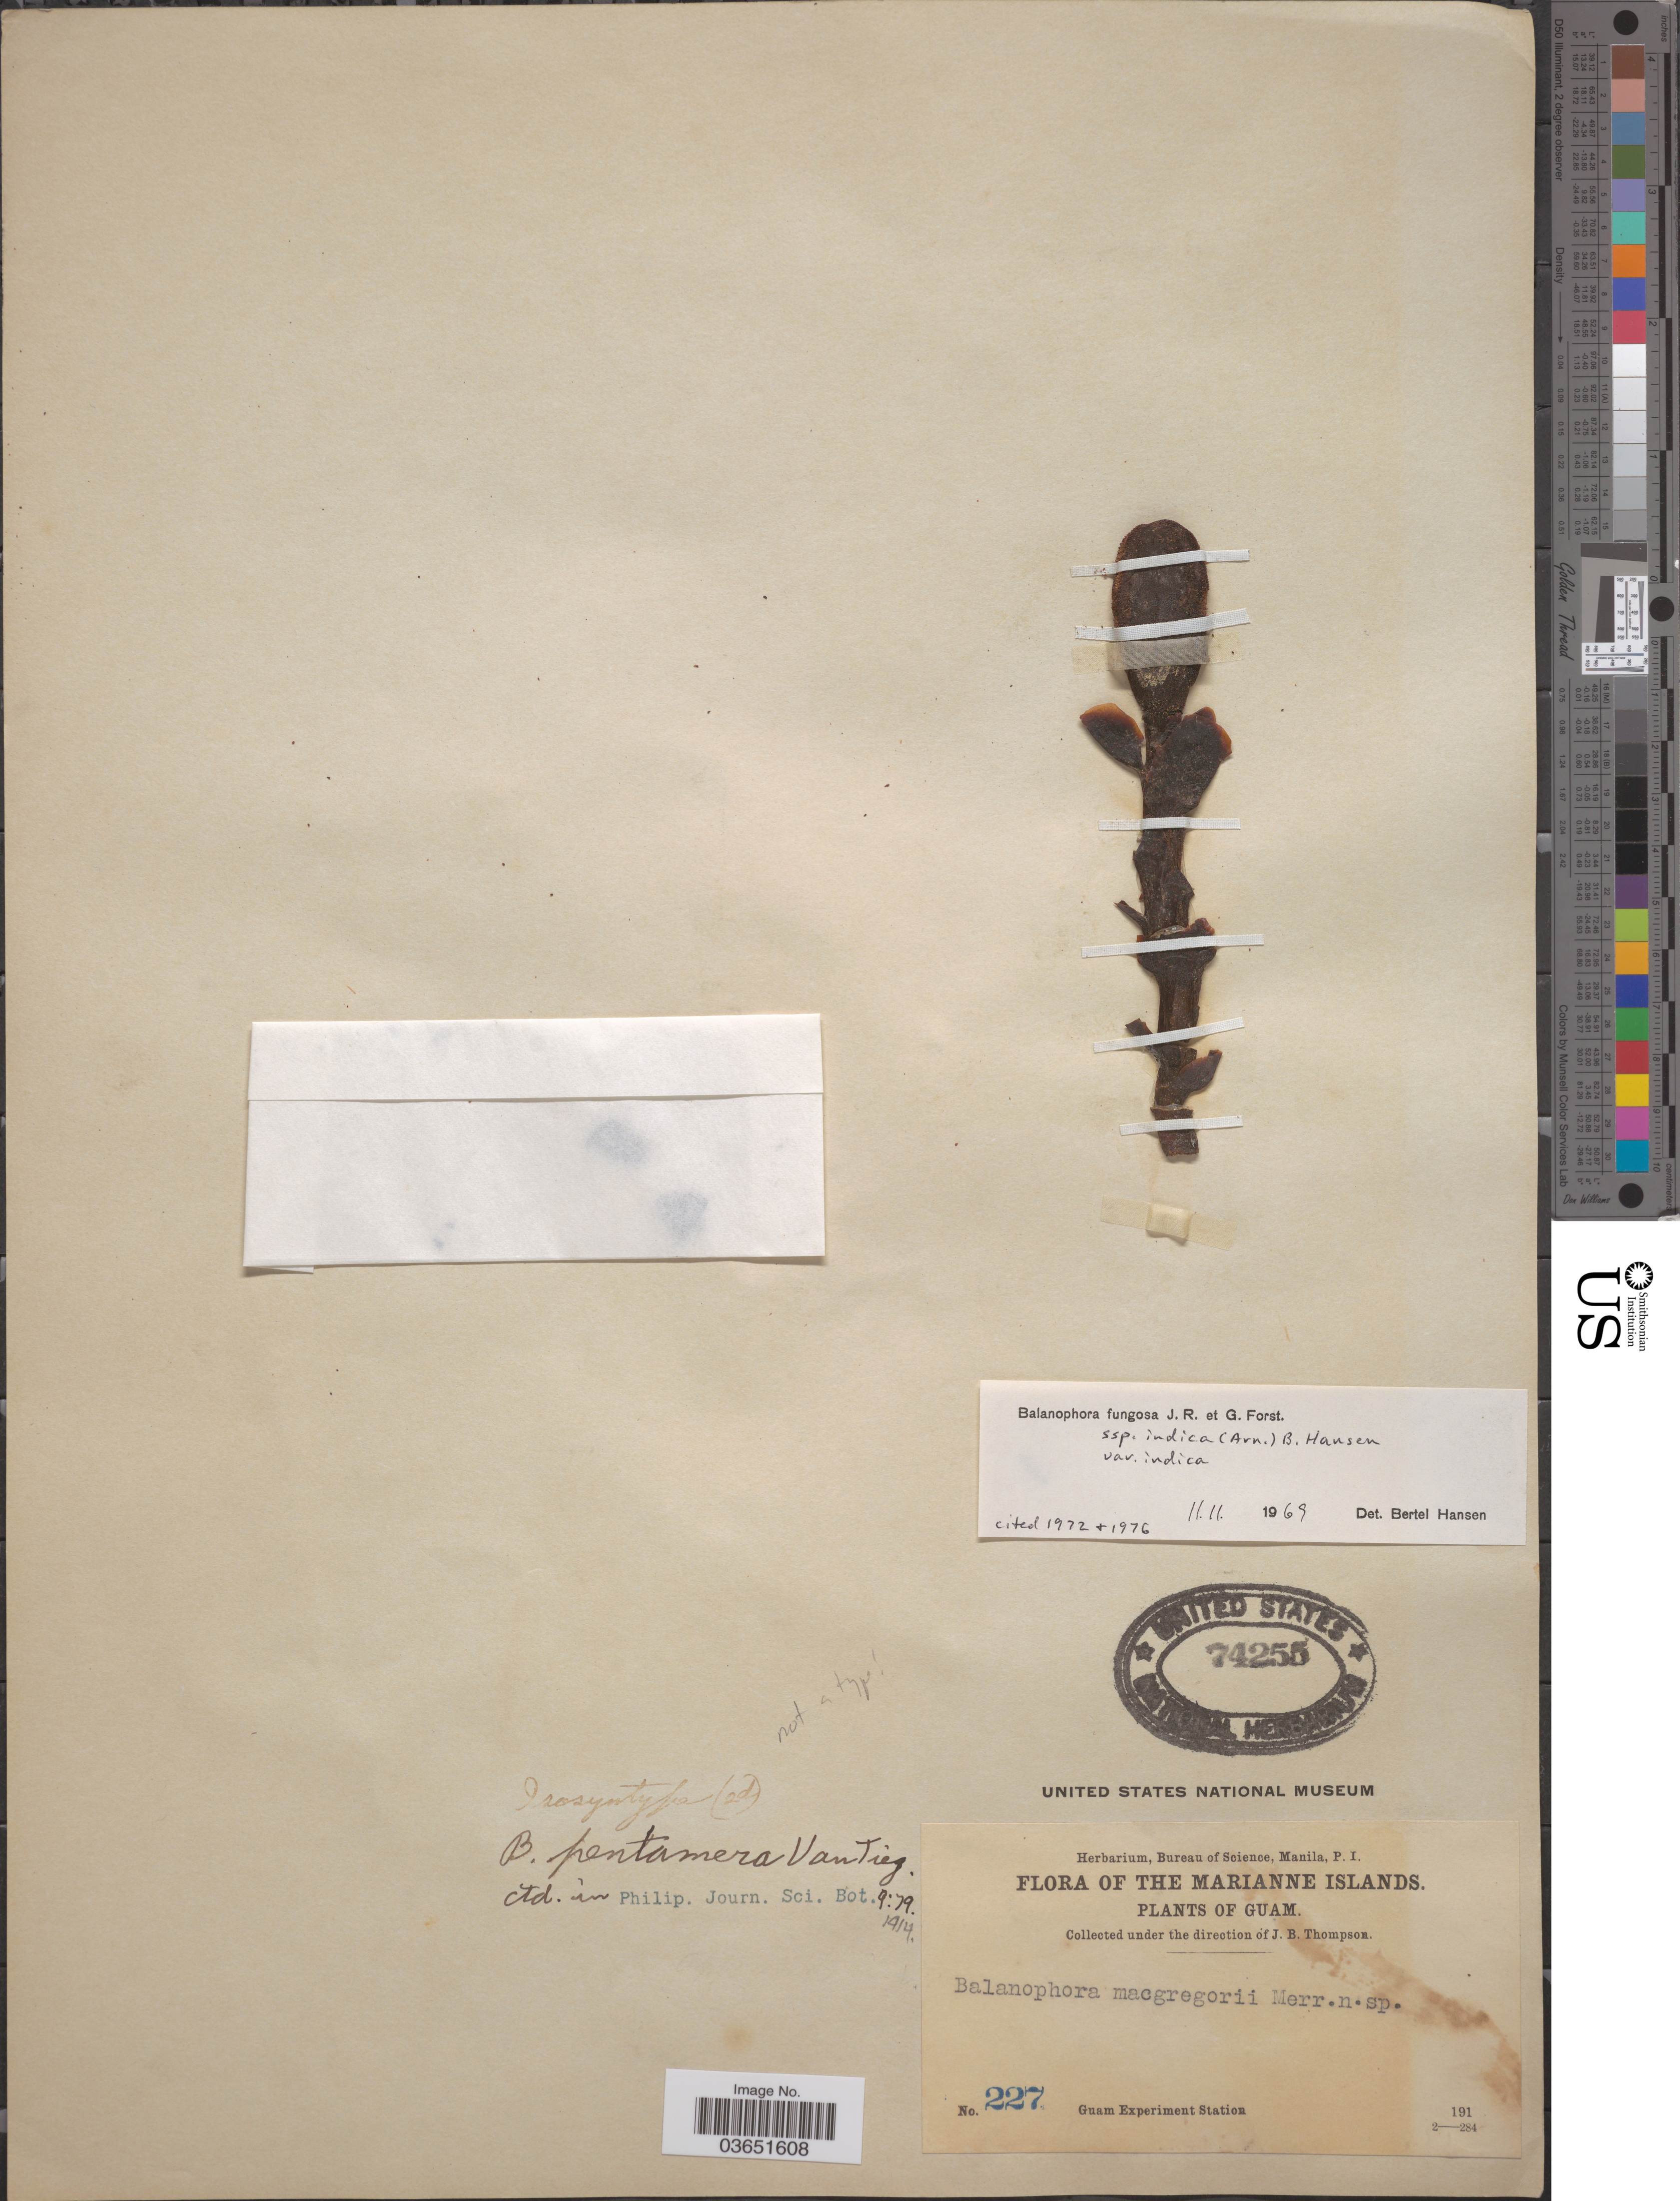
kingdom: Plantae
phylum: Tracheophyta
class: Magnoliopsida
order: Santalales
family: Balanophoraceae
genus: Balanophora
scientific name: Balanophora fungosa subsp. indica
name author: (Arn.) B. Hansen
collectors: Guam Exp. Sta.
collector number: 227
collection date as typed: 191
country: Guam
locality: The Marianne Islands.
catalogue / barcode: US 74255